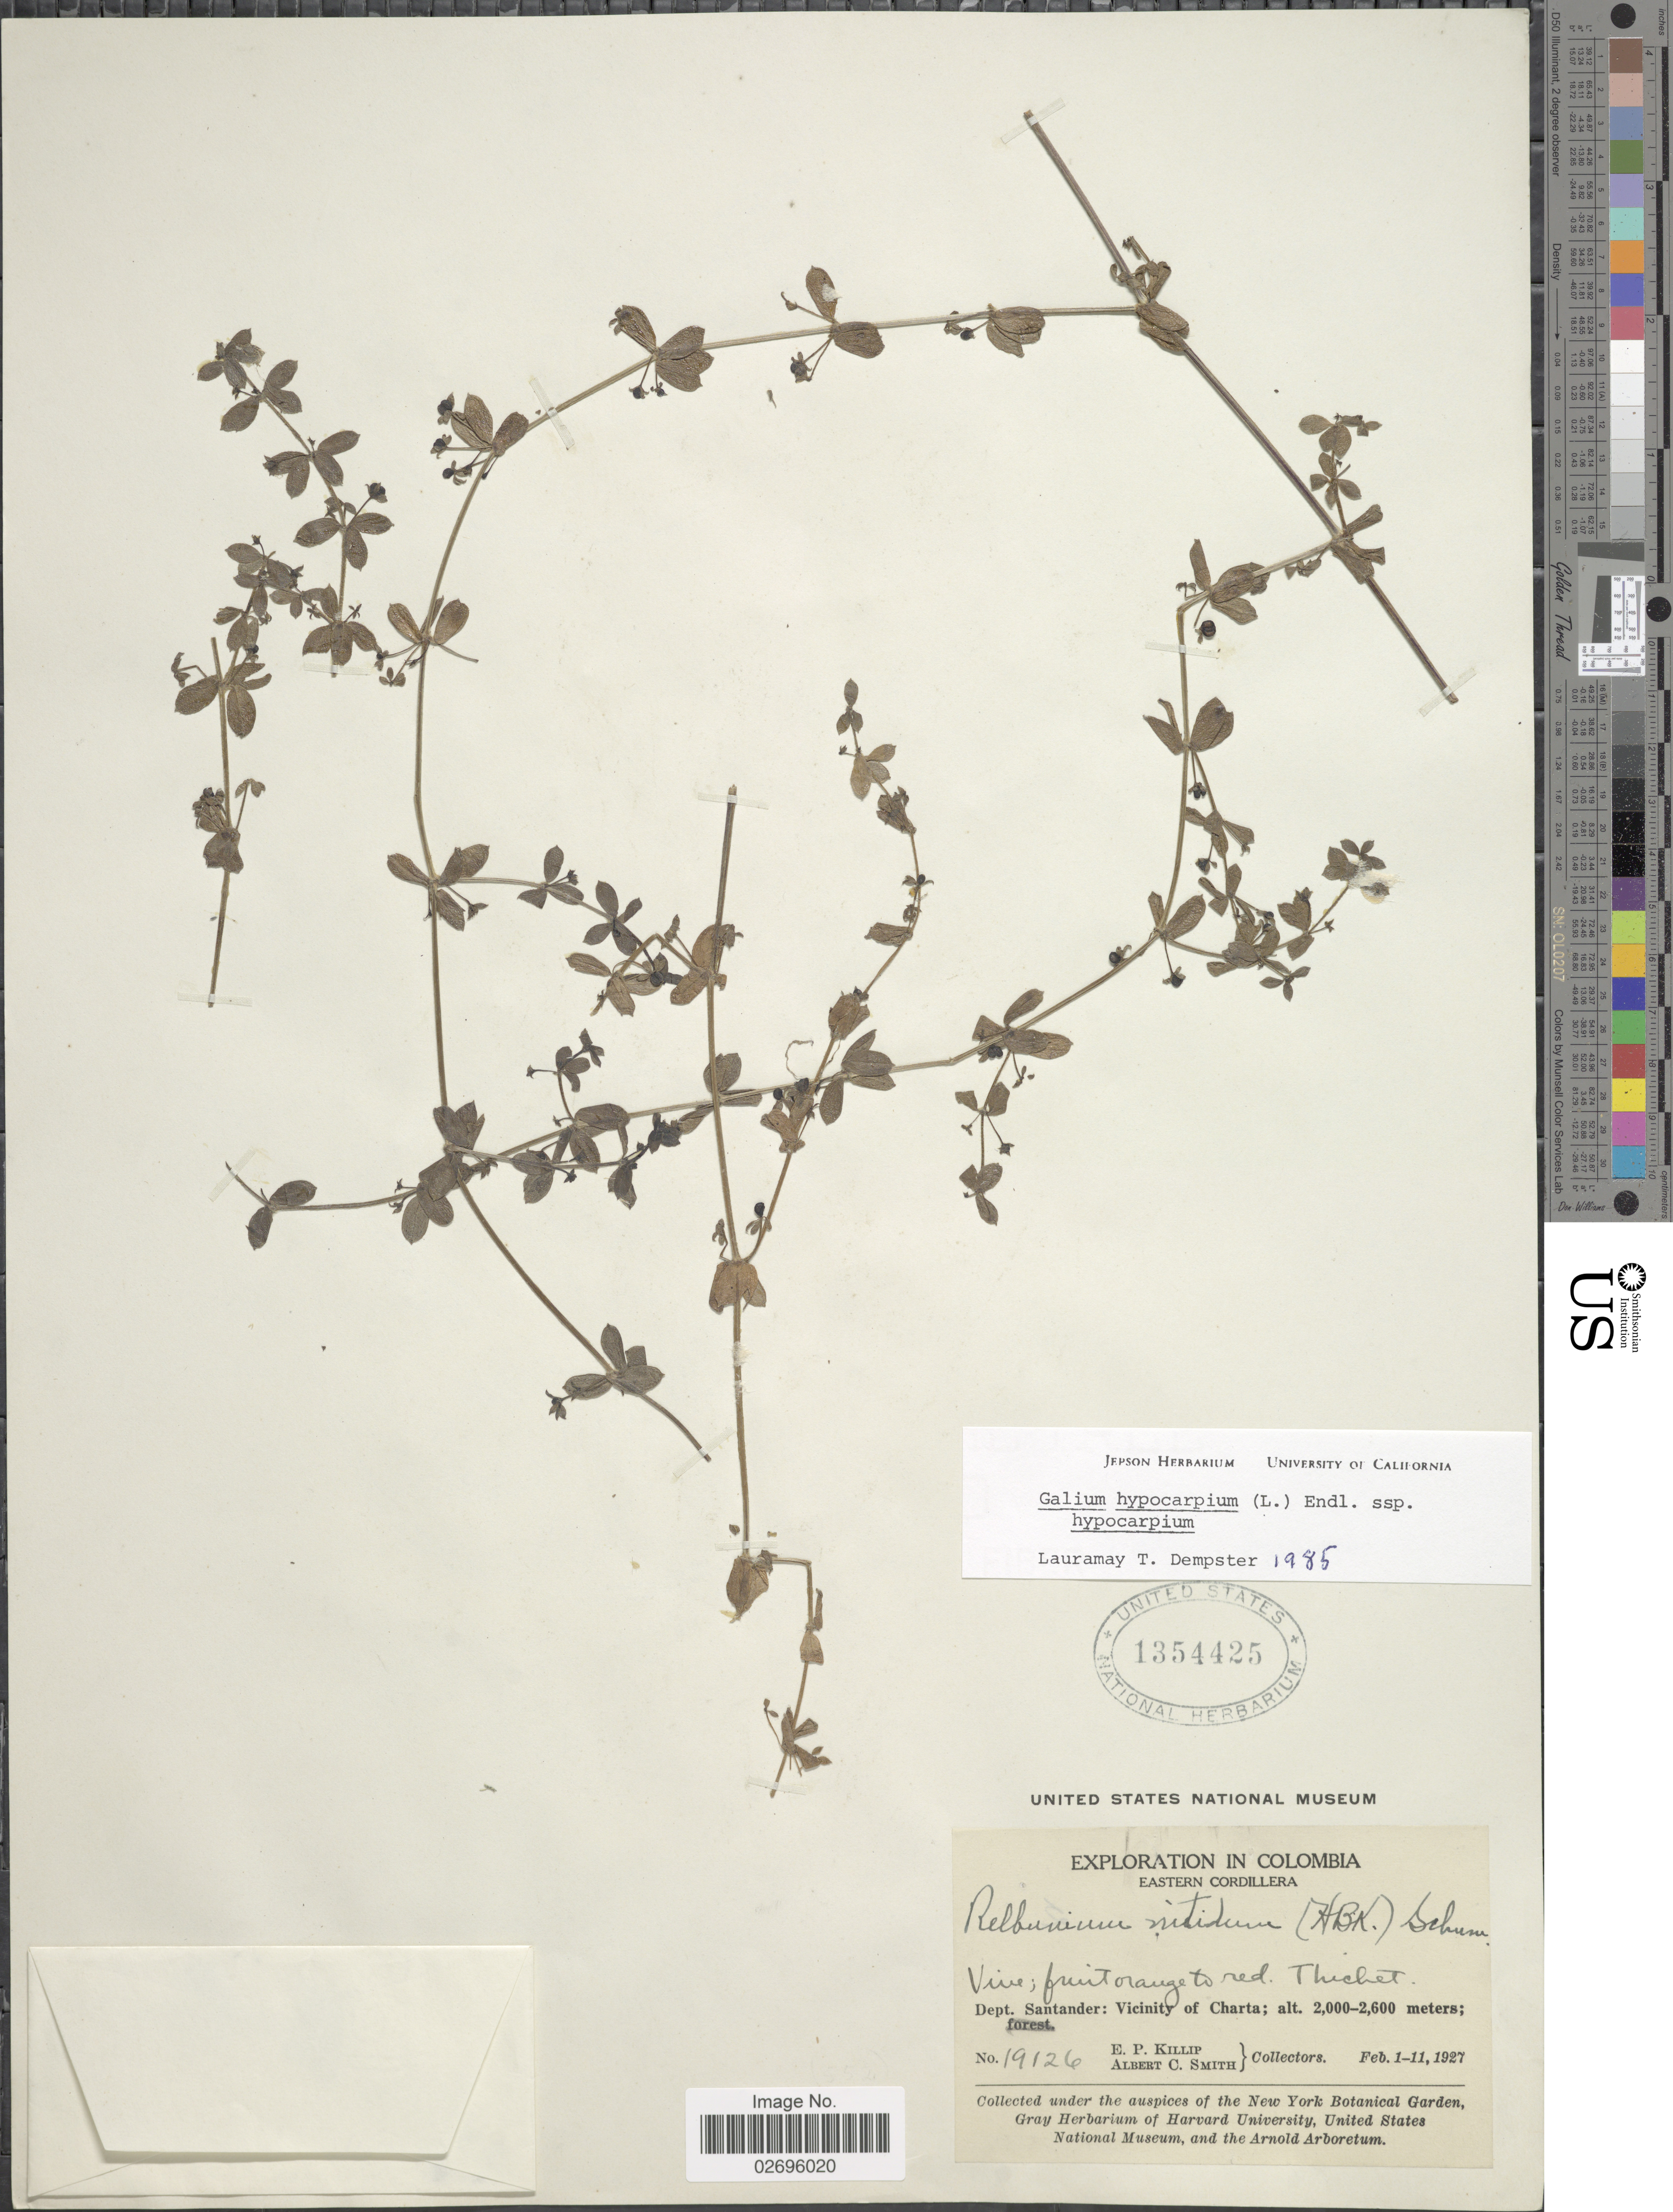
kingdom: Plantae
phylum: Tracheophyta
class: Magnoliopsida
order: Gentianales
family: Rubiaceae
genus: Galium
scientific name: Galium hypocarpium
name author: (L.) Endl. ex Griseb.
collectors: E. P. Killip & A. C. Smith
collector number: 19126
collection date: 1927-02-01/1927-02-11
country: Colombia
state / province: Santander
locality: Eastern Cordillera, Thicket, Dept. Santander: Vicinity of Charta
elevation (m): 2000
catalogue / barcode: US 1354425